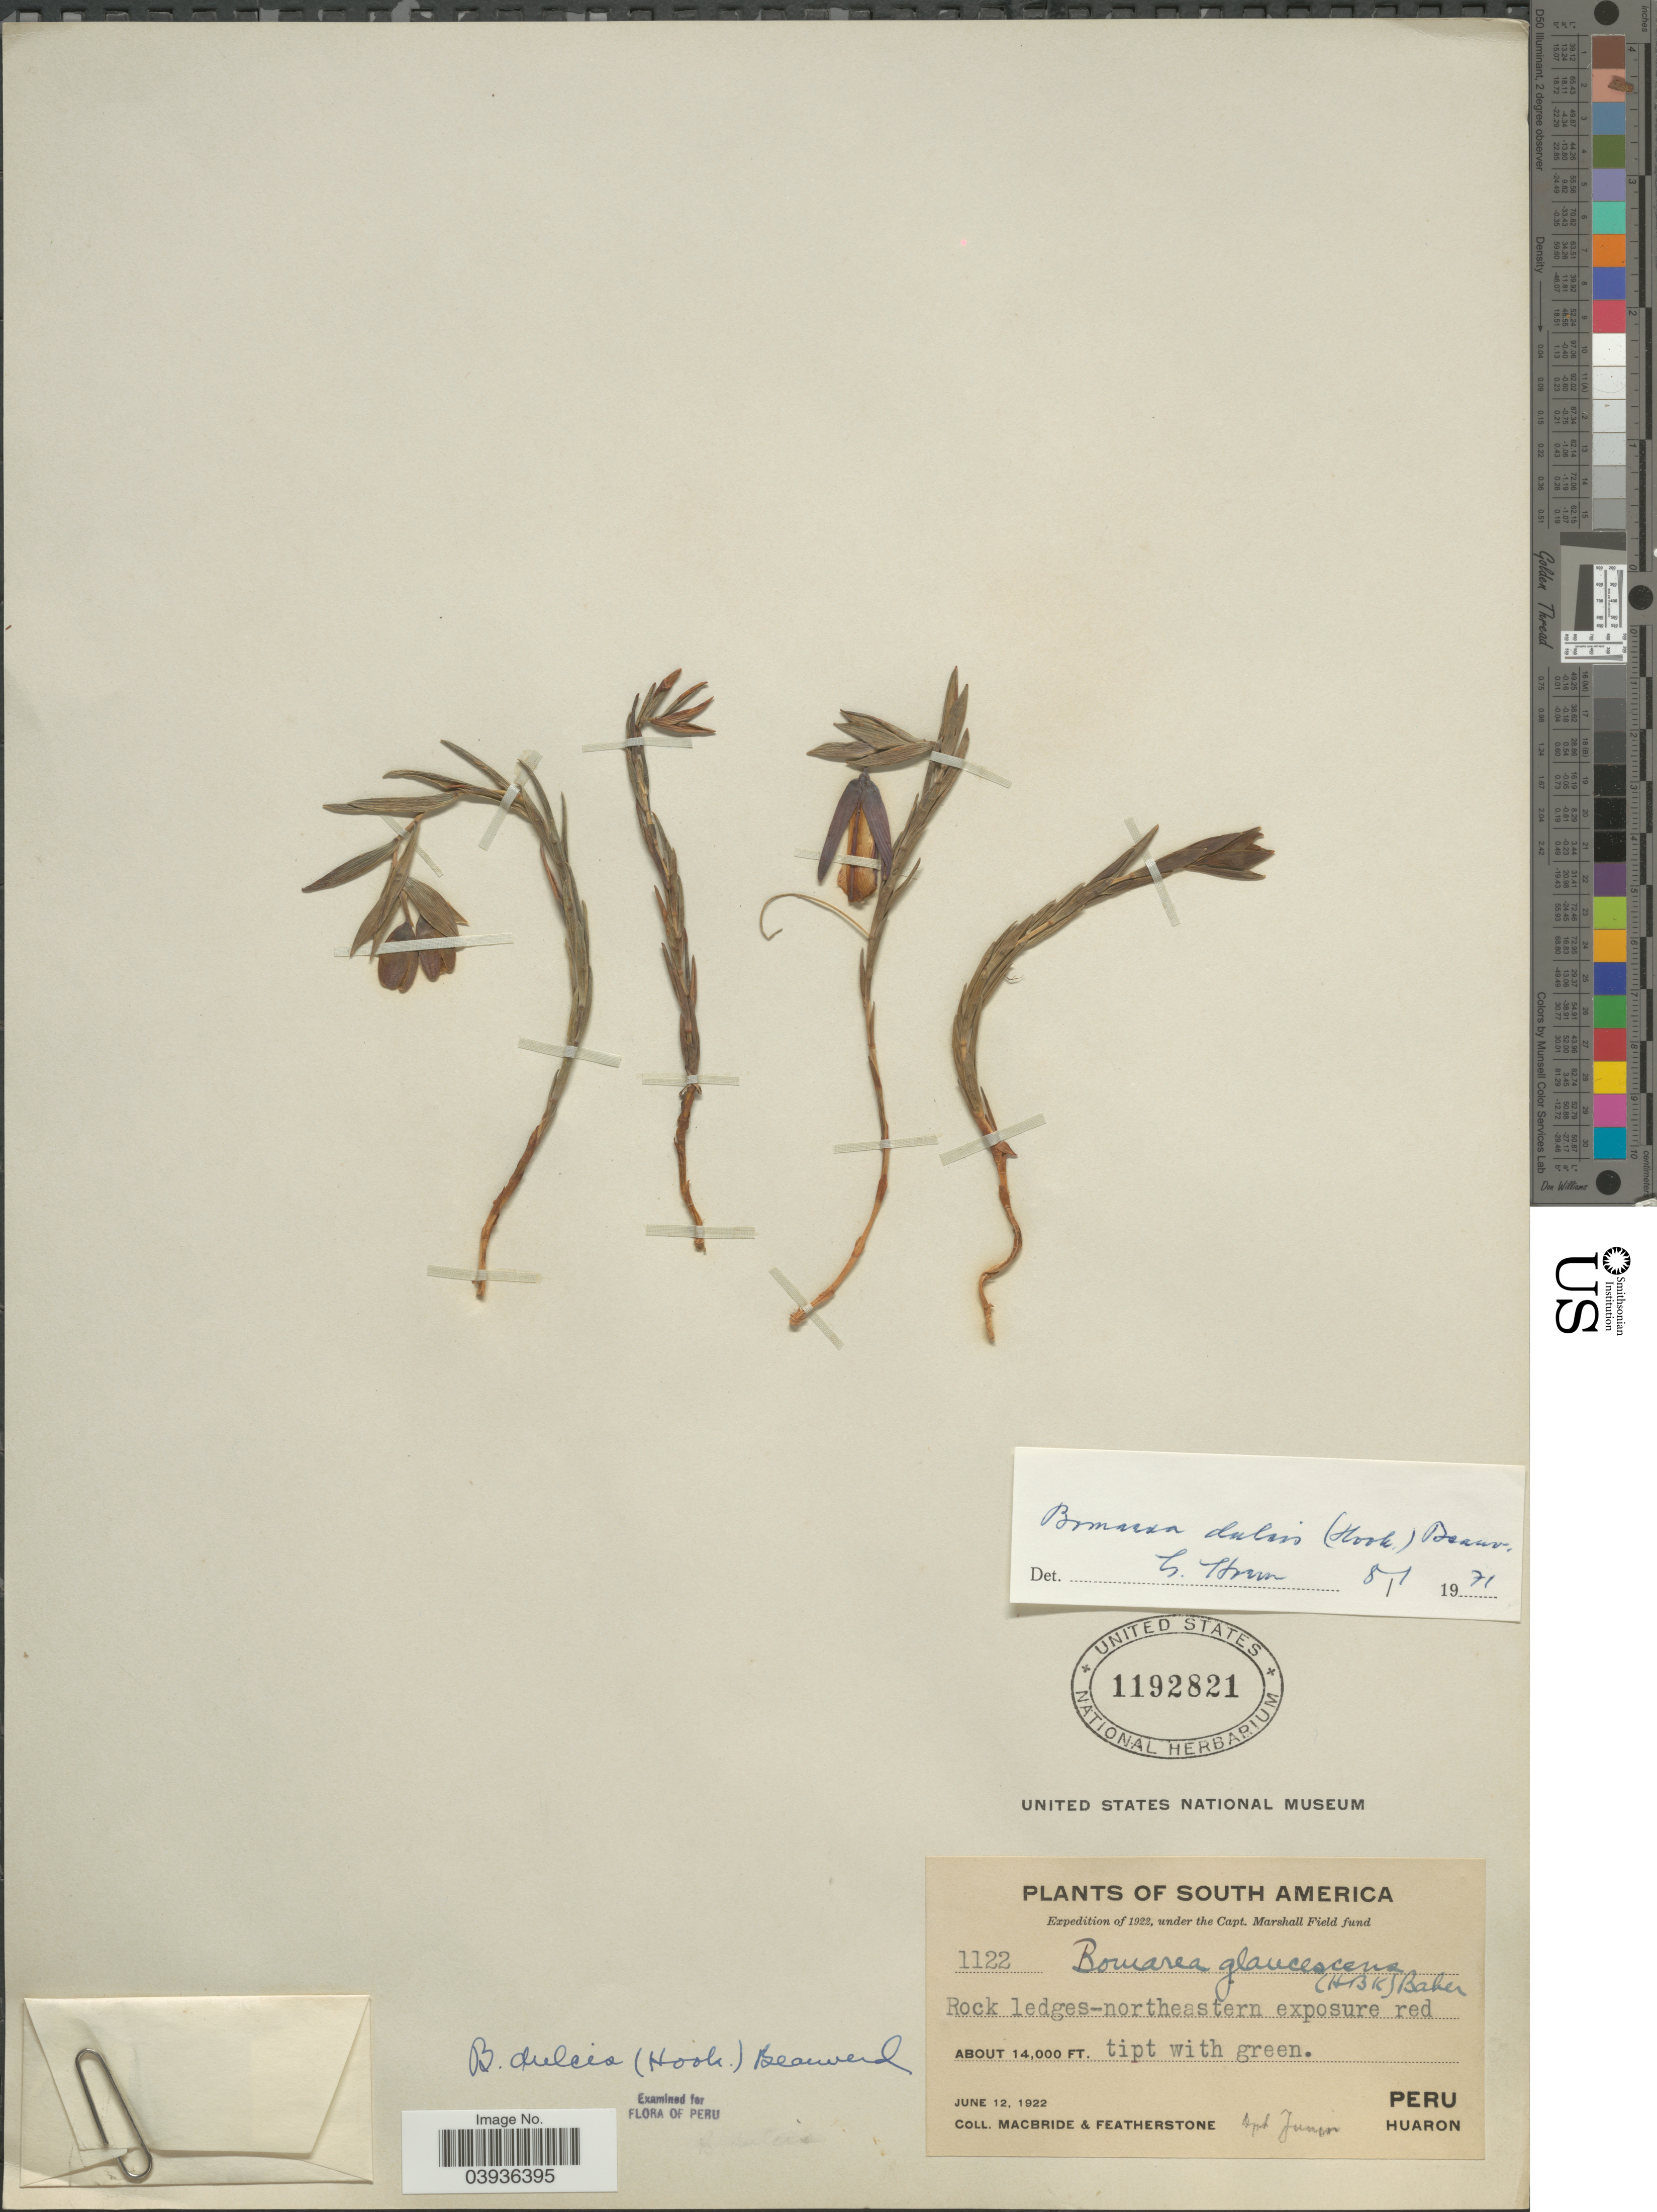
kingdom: Plantae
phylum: Tracheophyta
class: Liliopsida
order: Liliales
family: Alstroemeriaceae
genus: Bomarea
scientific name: Bomarea dulcis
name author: (Hook.) Beauverd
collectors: Macbride, -- & -. Featherstone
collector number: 1122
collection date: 1922-06-12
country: Peru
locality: South America. Huaron.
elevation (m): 4267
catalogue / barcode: US 1192821